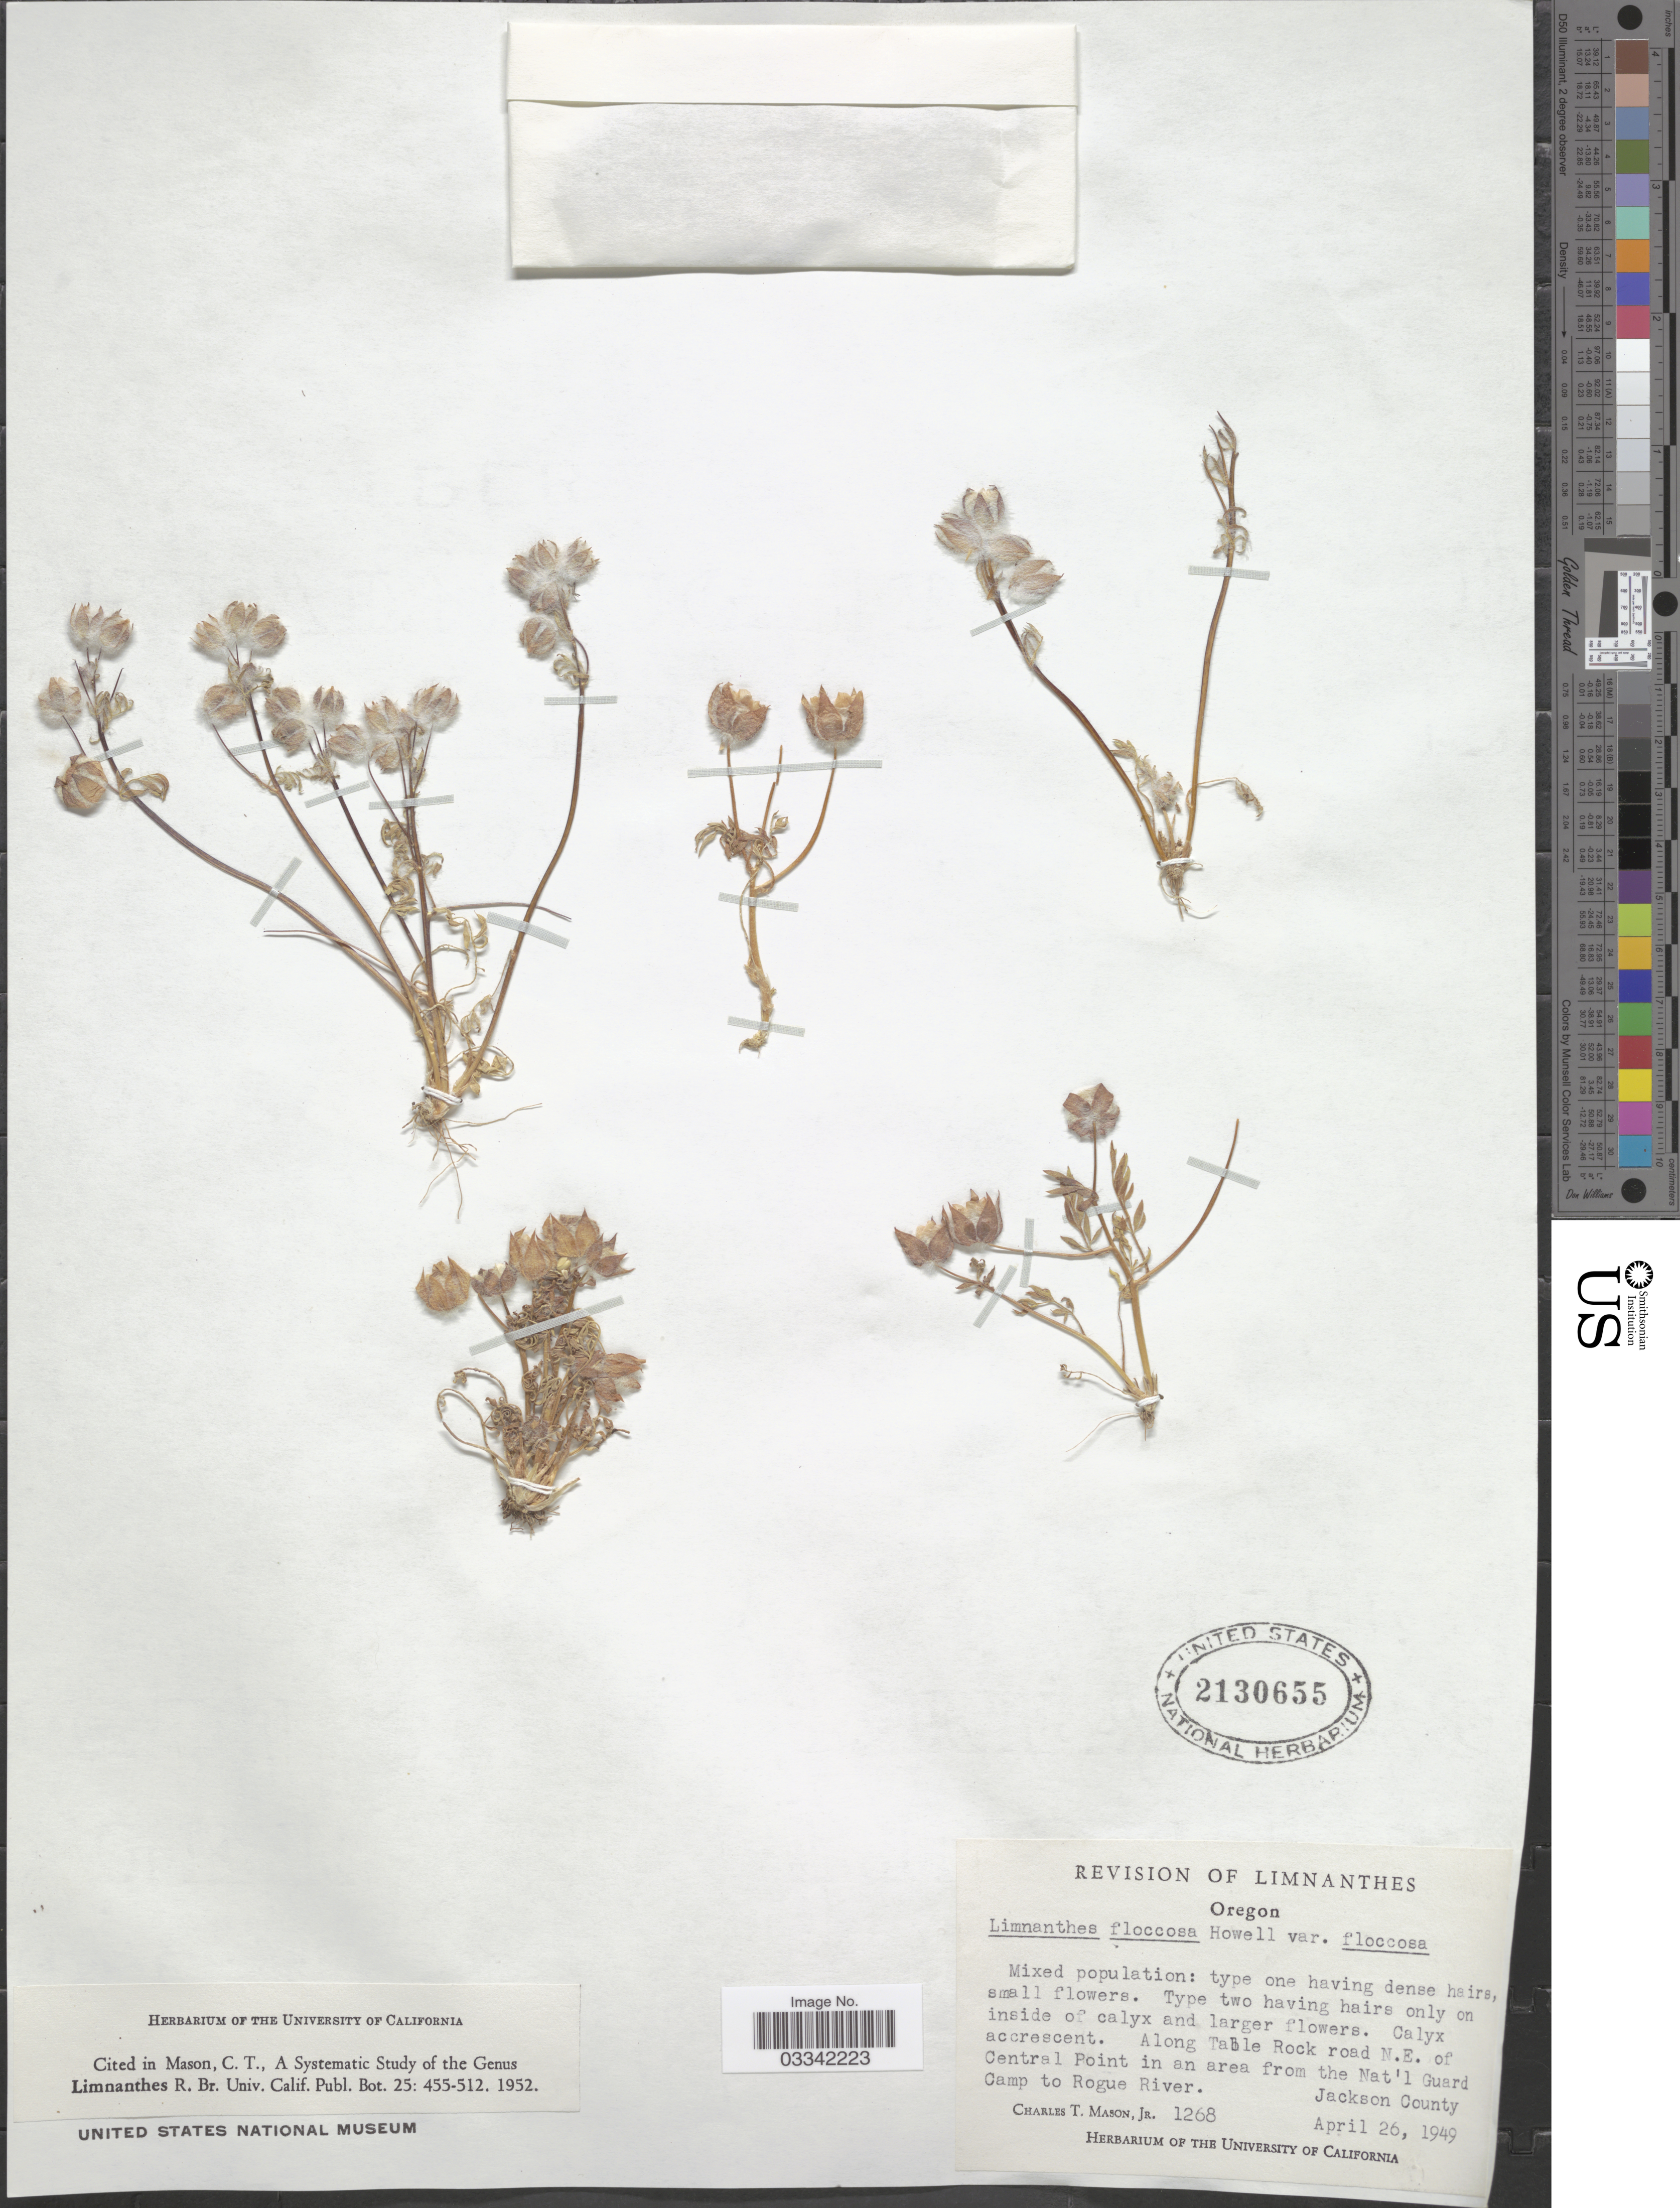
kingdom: Plantae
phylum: Tracheophyta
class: Magnoliopsida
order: Brassicales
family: Limnanthaceae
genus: Limnanthes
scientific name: Limnanthes floccosa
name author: Howell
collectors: C. Mason Jr.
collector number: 1268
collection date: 1949-04-26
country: United States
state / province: Oregon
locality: Along Table Rock road N.E. of Central Point in an area from the Nat'l Guard Camp to Rogue River, Jackson County.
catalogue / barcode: US 2130655